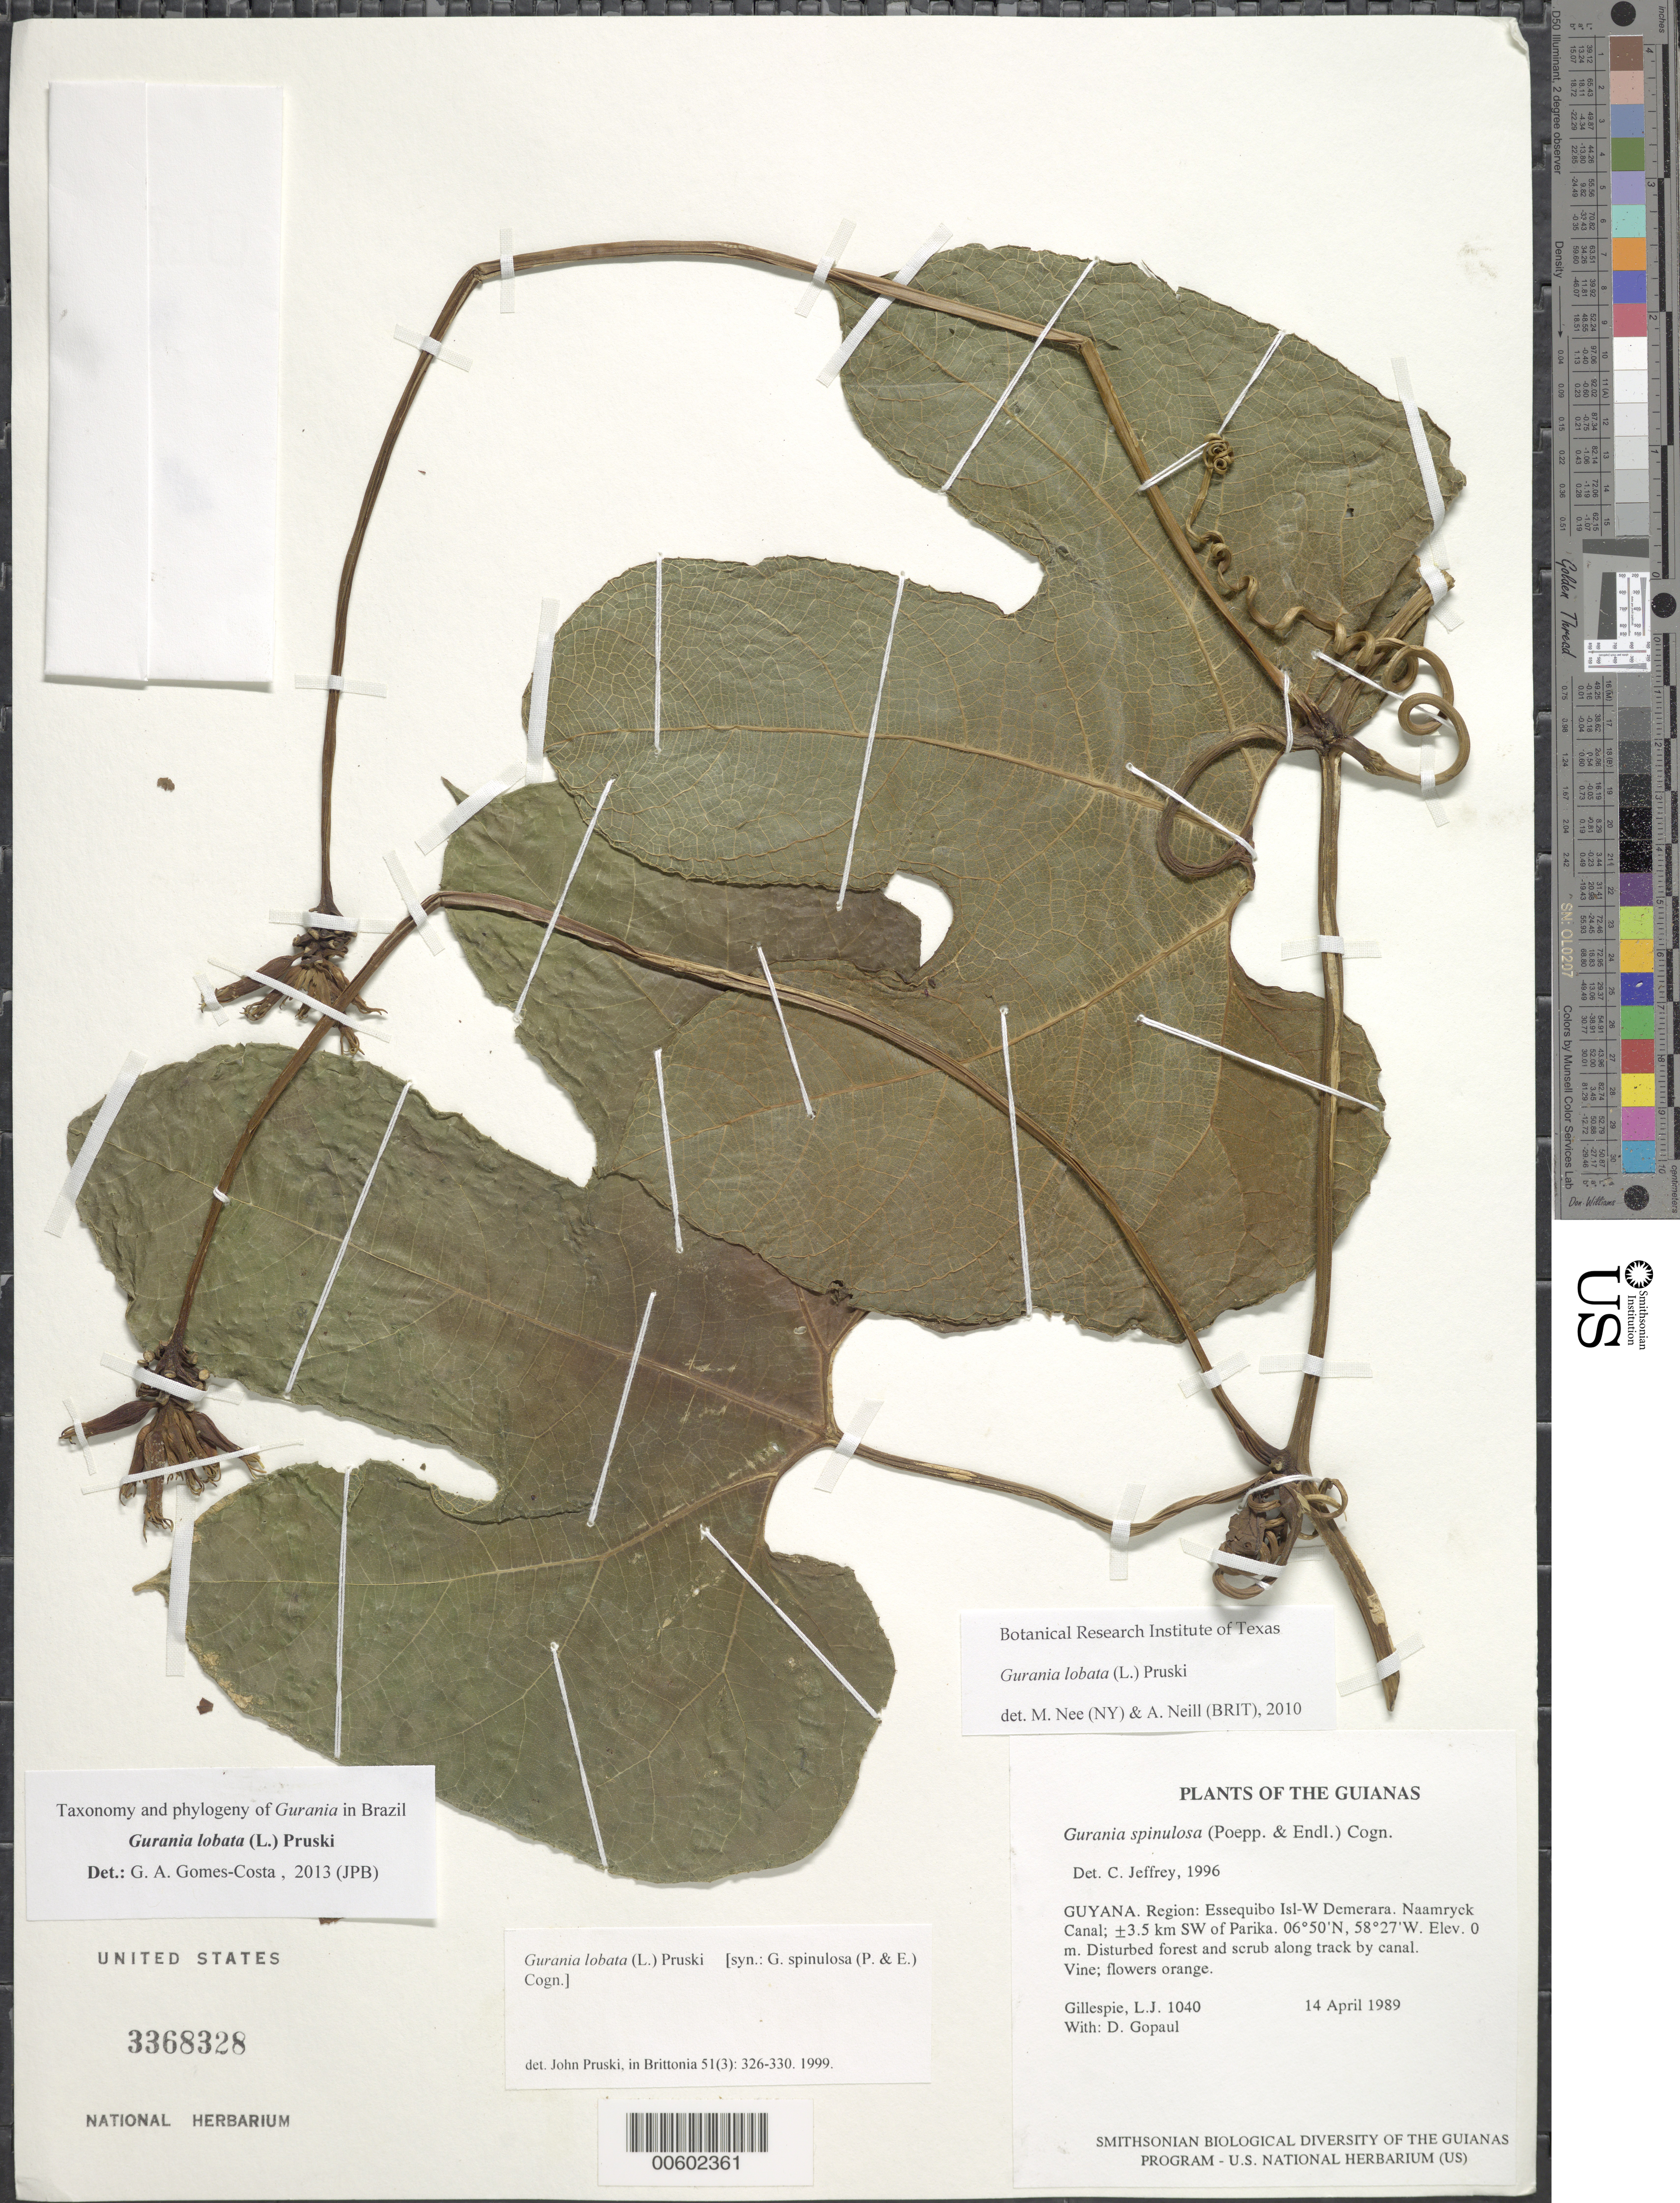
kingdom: Plantae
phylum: Tracheophyta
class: Magnoliopsida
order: Cucurbitales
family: Cucurbitaceae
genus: Gurania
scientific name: Gurania lobata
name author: (L.) Pruski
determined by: Gomes-Costa, G. A.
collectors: L. J. Gillespie & D. Gopaul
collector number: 1040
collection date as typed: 14 April 1989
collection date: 1989-04-14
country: Guyana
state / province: Essequibo Isl-W. Demerara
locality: Naamryck Canal; ±3.5 km SW of Parika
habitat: Disturbed forest and scrub along track by canal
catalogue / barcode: US 3368328